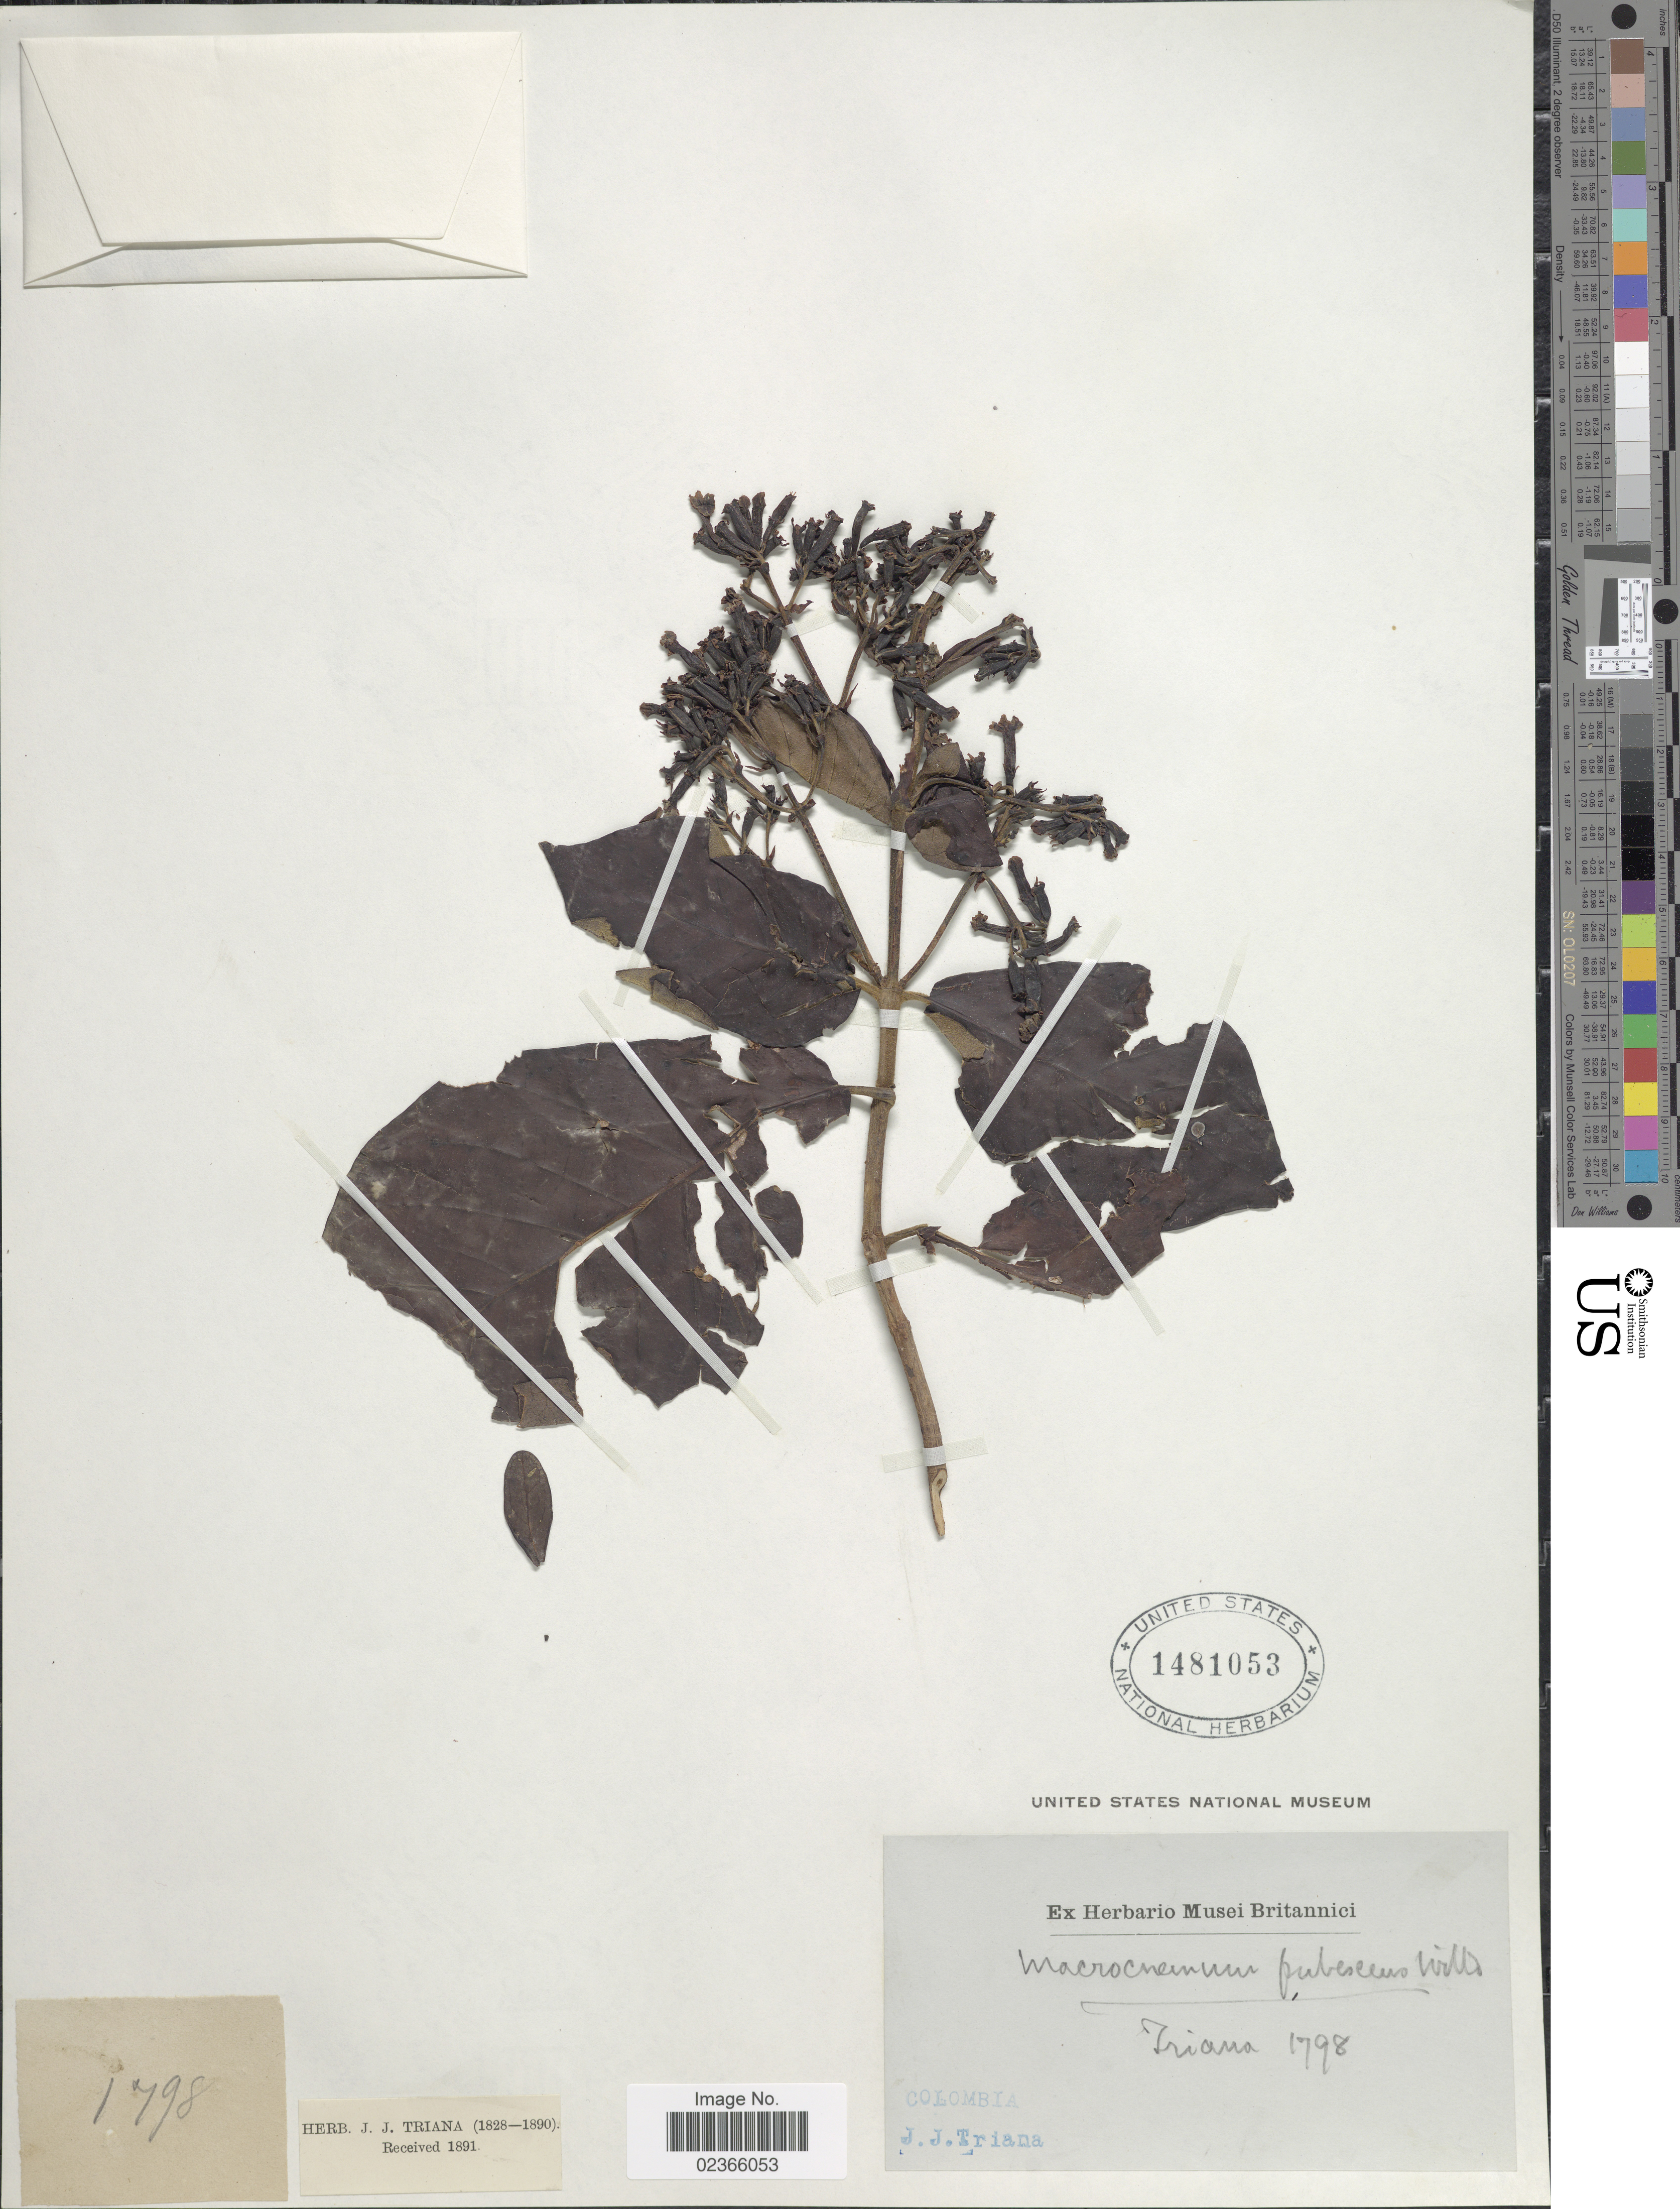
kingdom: Plantae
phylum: Tracheophyta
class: Magnoliopsida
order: Gentianales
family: Rubiaceae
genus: Macrocnemum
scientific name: Macrocnemum pubescens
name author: (Benth.) Wedd.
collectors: J. J. Triana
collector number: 1798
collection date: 1828/1890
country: Colombia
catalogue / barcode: US 1481053